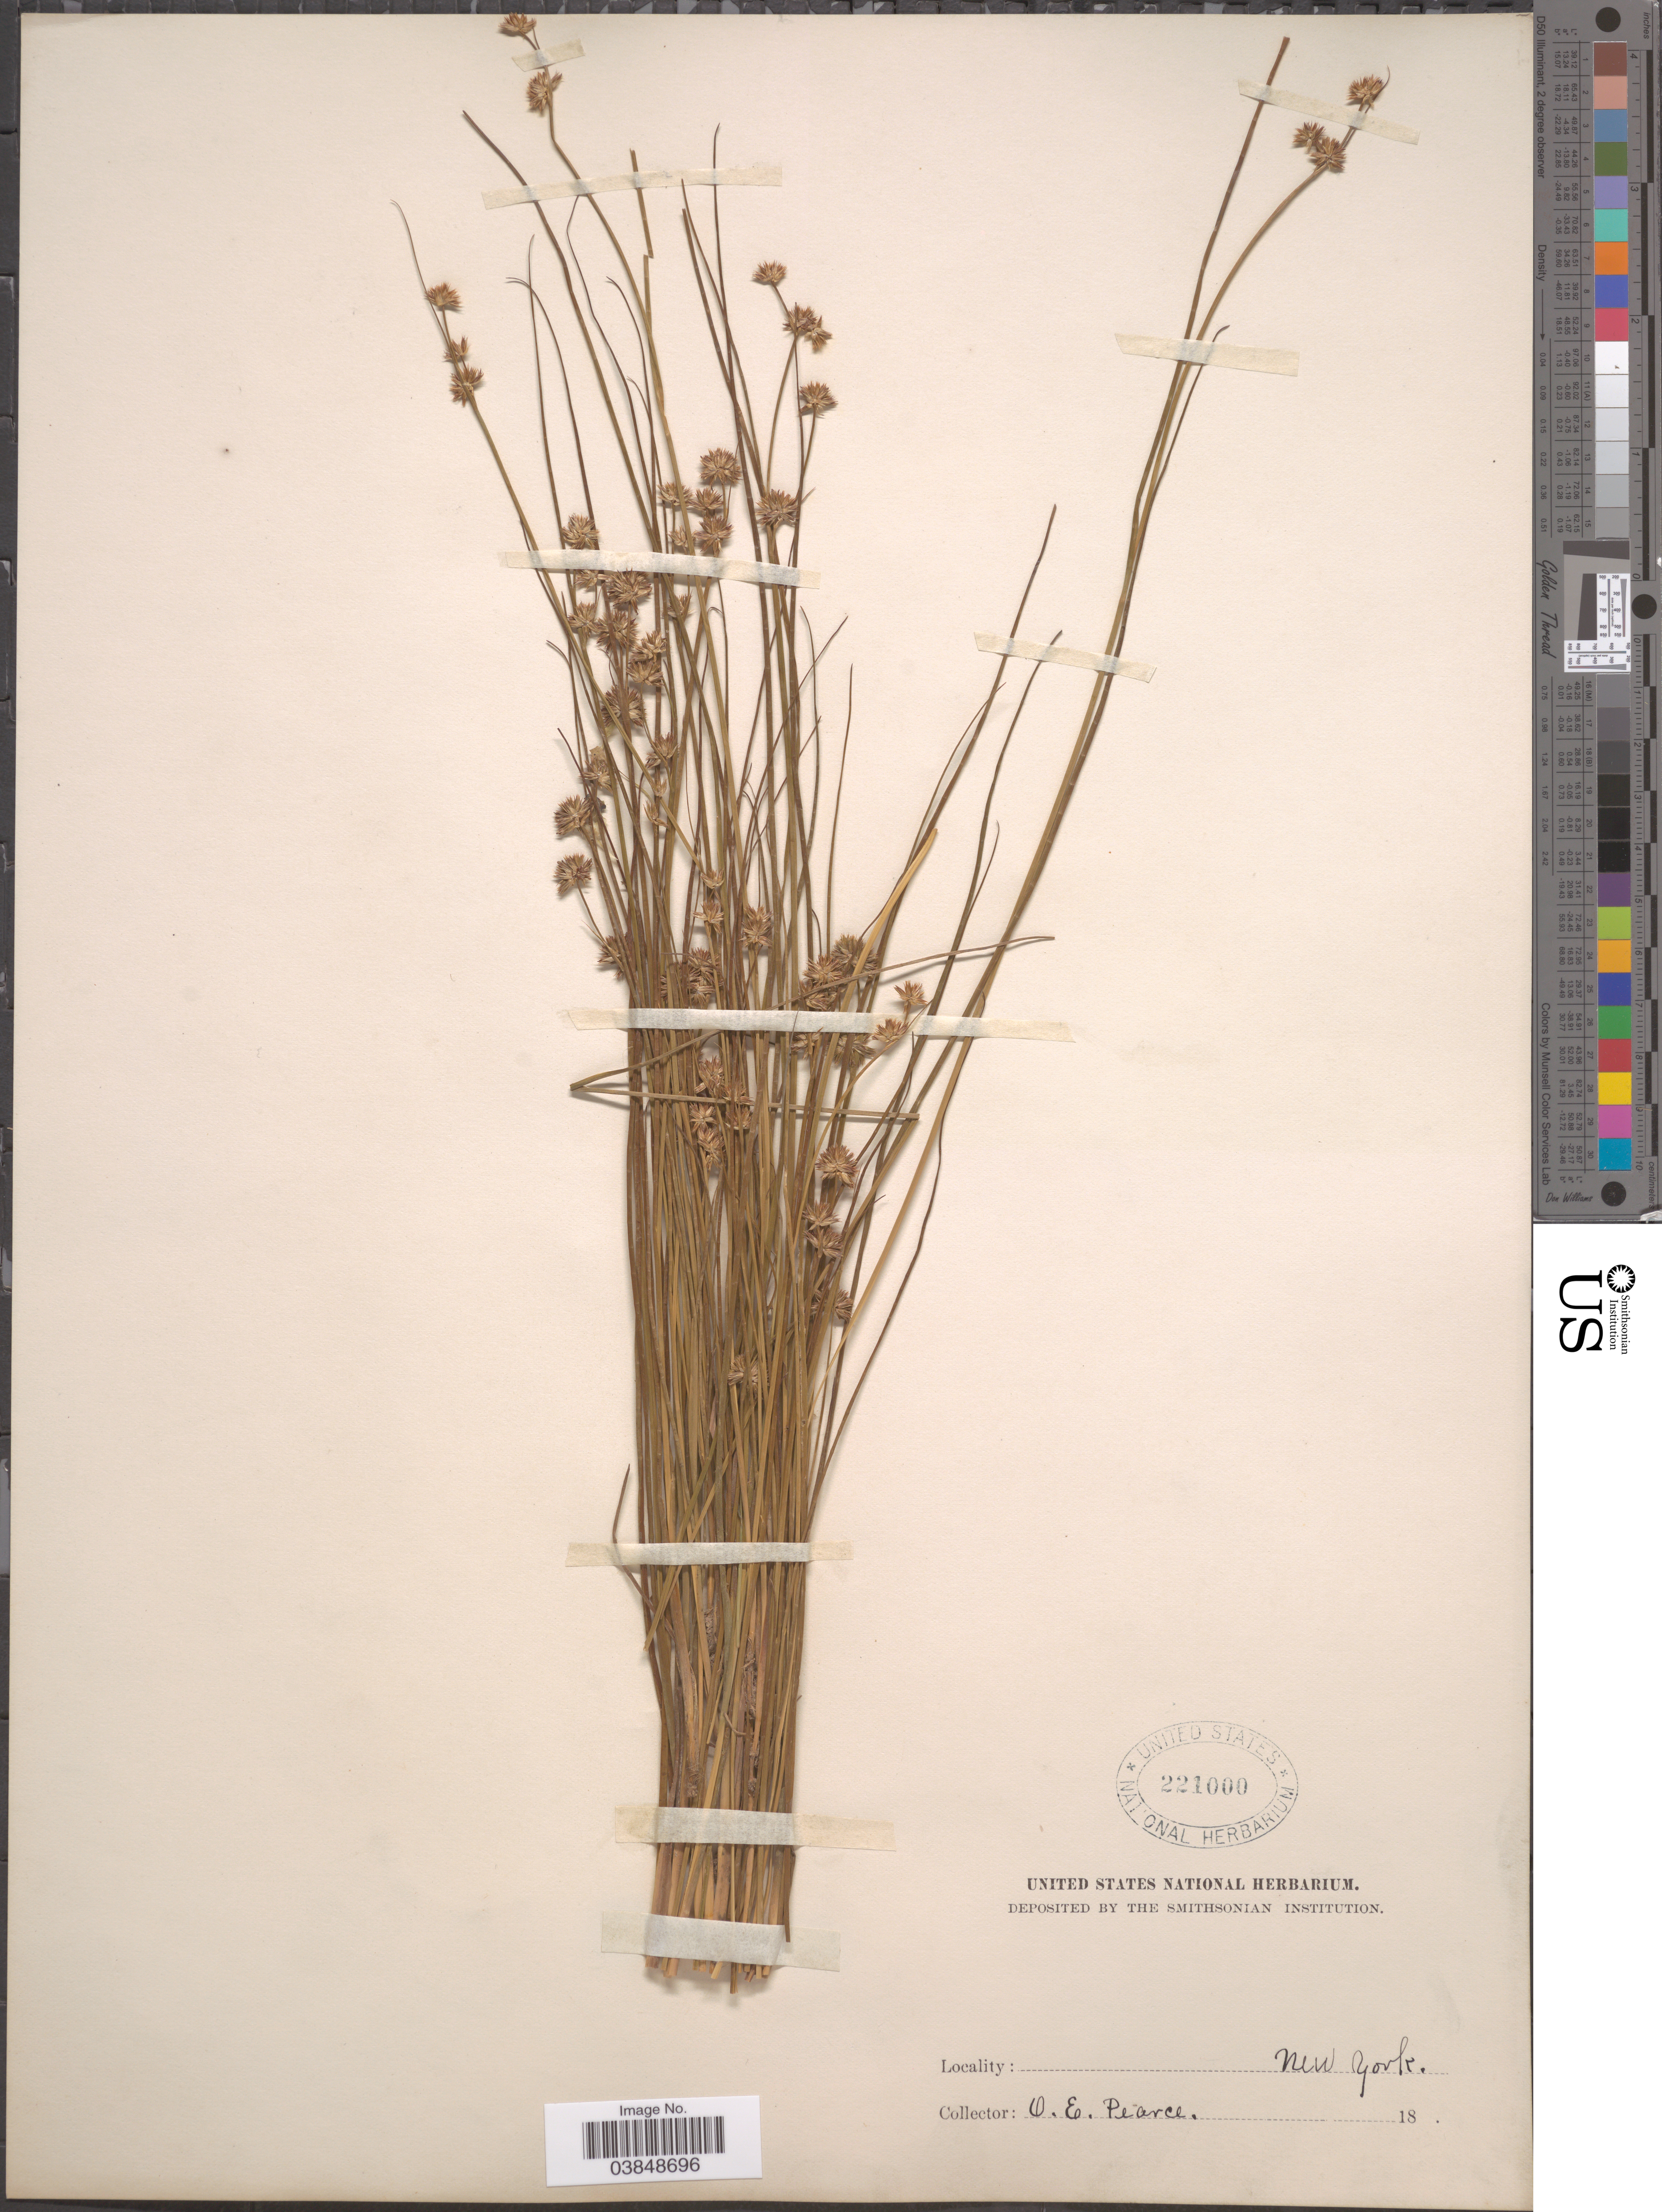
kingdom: Plantae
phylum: Tracheophyta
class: Liliopsida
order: Poales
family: Juncaceae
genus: Juncus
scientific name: Juncus acuminatus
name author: Michx.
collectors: O. E. Pearce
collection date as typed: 18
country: United States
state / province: New York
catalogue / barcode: US 221000